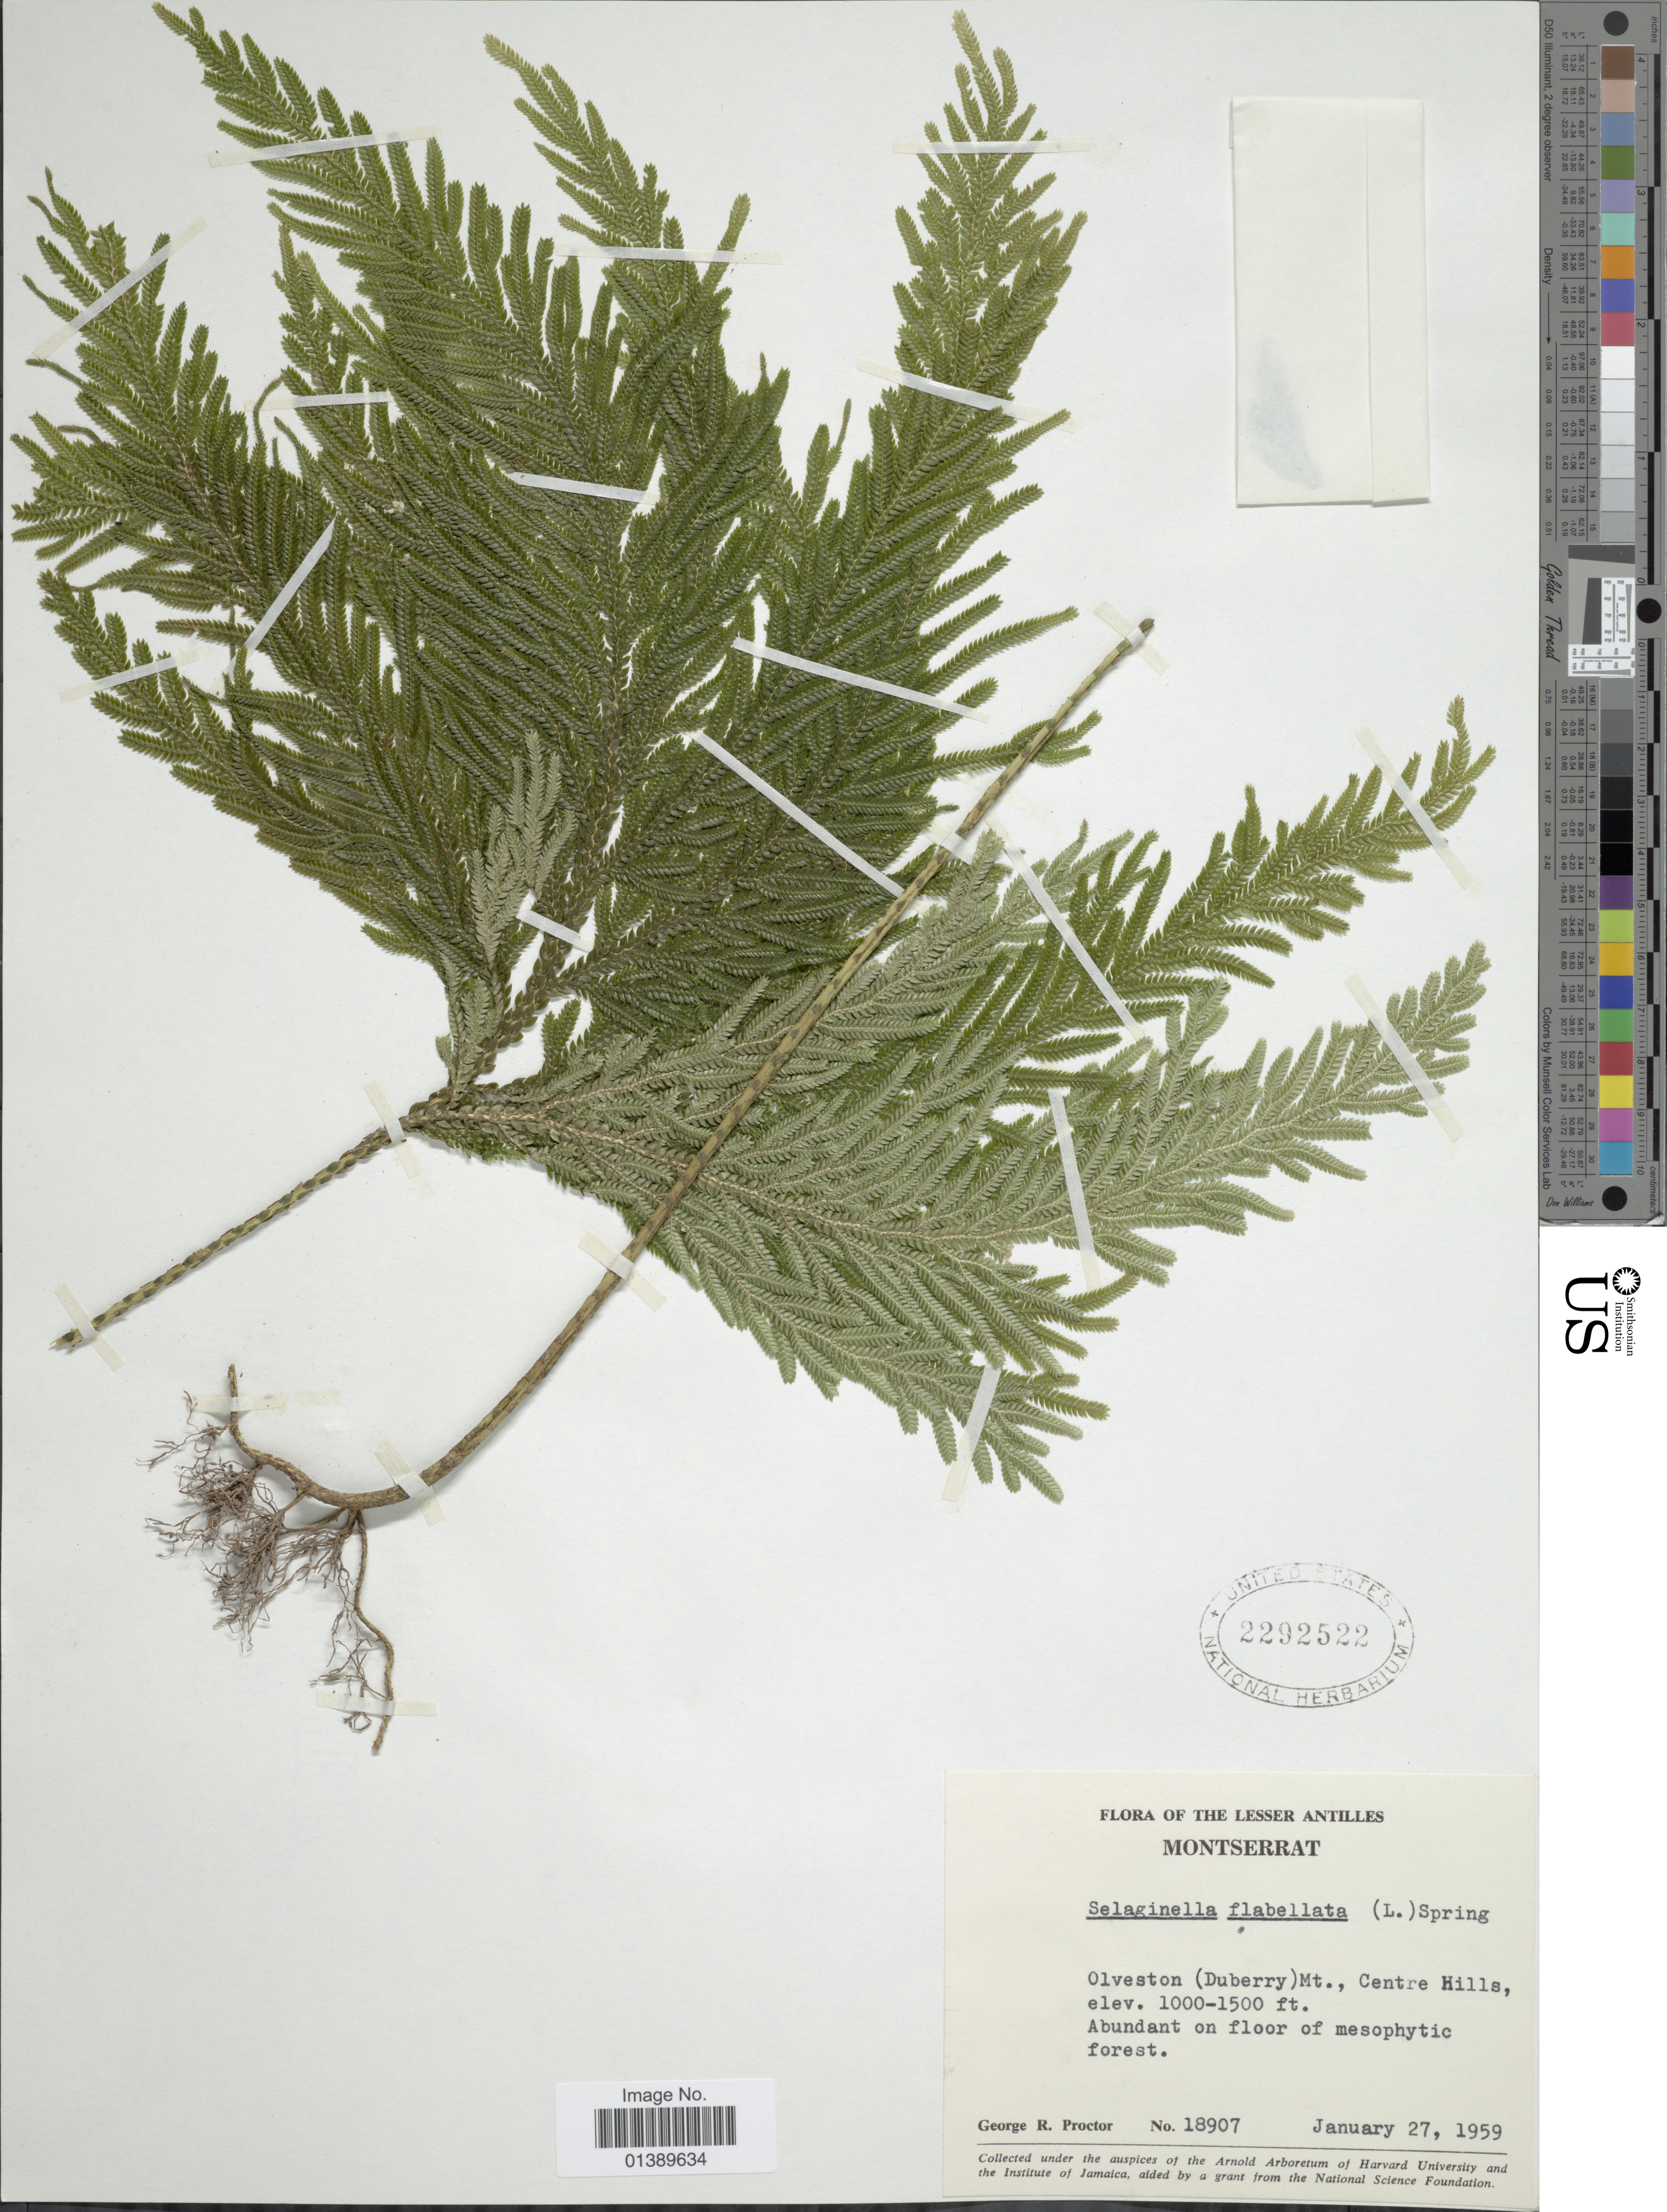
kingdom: Plantae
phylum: Tracheophyta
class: Lycopodiopsida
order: Selaginellales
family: Selaginellaceae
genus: Selaginella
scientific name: Selaginella flabellata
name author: L.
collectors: G. R. Proctor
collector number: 18907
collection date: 1959-01-27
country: Montserrat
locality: The Lesser Antilles, Olveston (Dubbery) Mt., Centre Hills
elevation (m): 305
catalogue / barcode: US 2292522